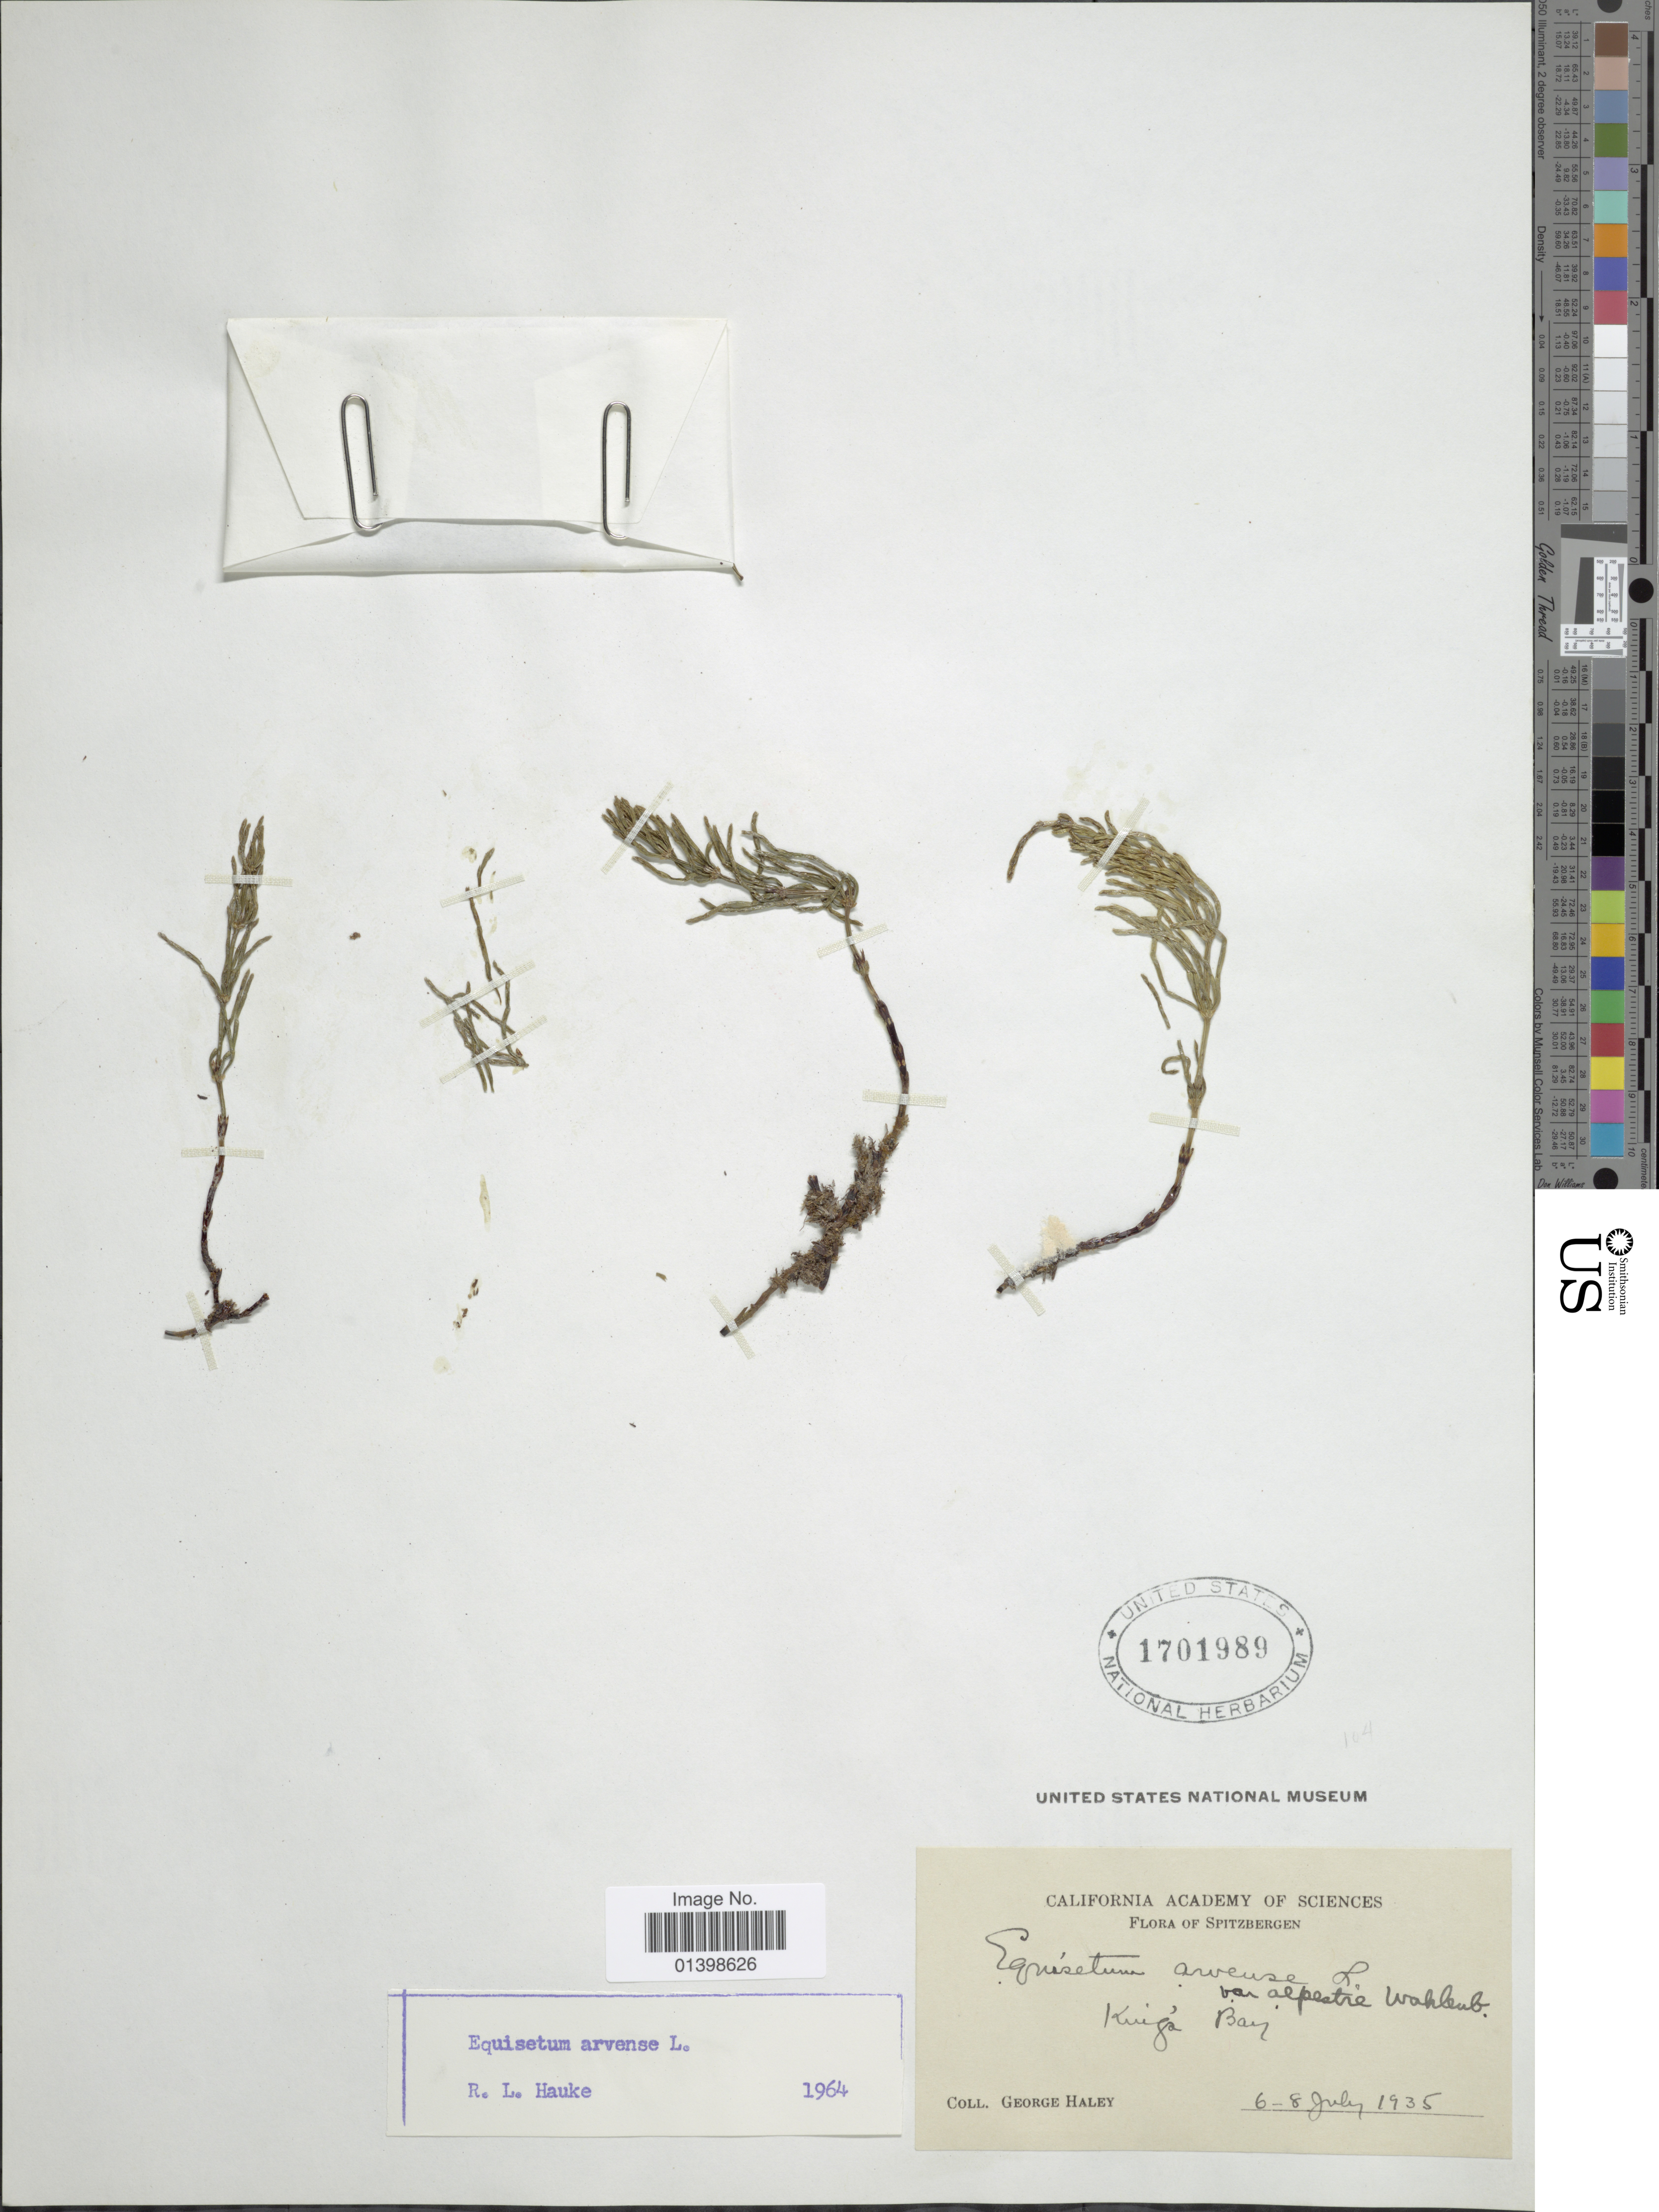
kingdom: Plantae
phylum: Tracheophyta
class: Polypodiopsida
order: Equisetales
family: Equisetaceae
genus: Equisetum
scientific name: Equisetum arvense var. alpestre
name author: Wahlenb.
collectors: G. Haley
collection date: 1935-07-06/1935-07-08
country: Norway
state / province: Svalbard and Jan Mayen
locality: Spitzbergen, King's Bay.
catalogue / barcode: US 1701989